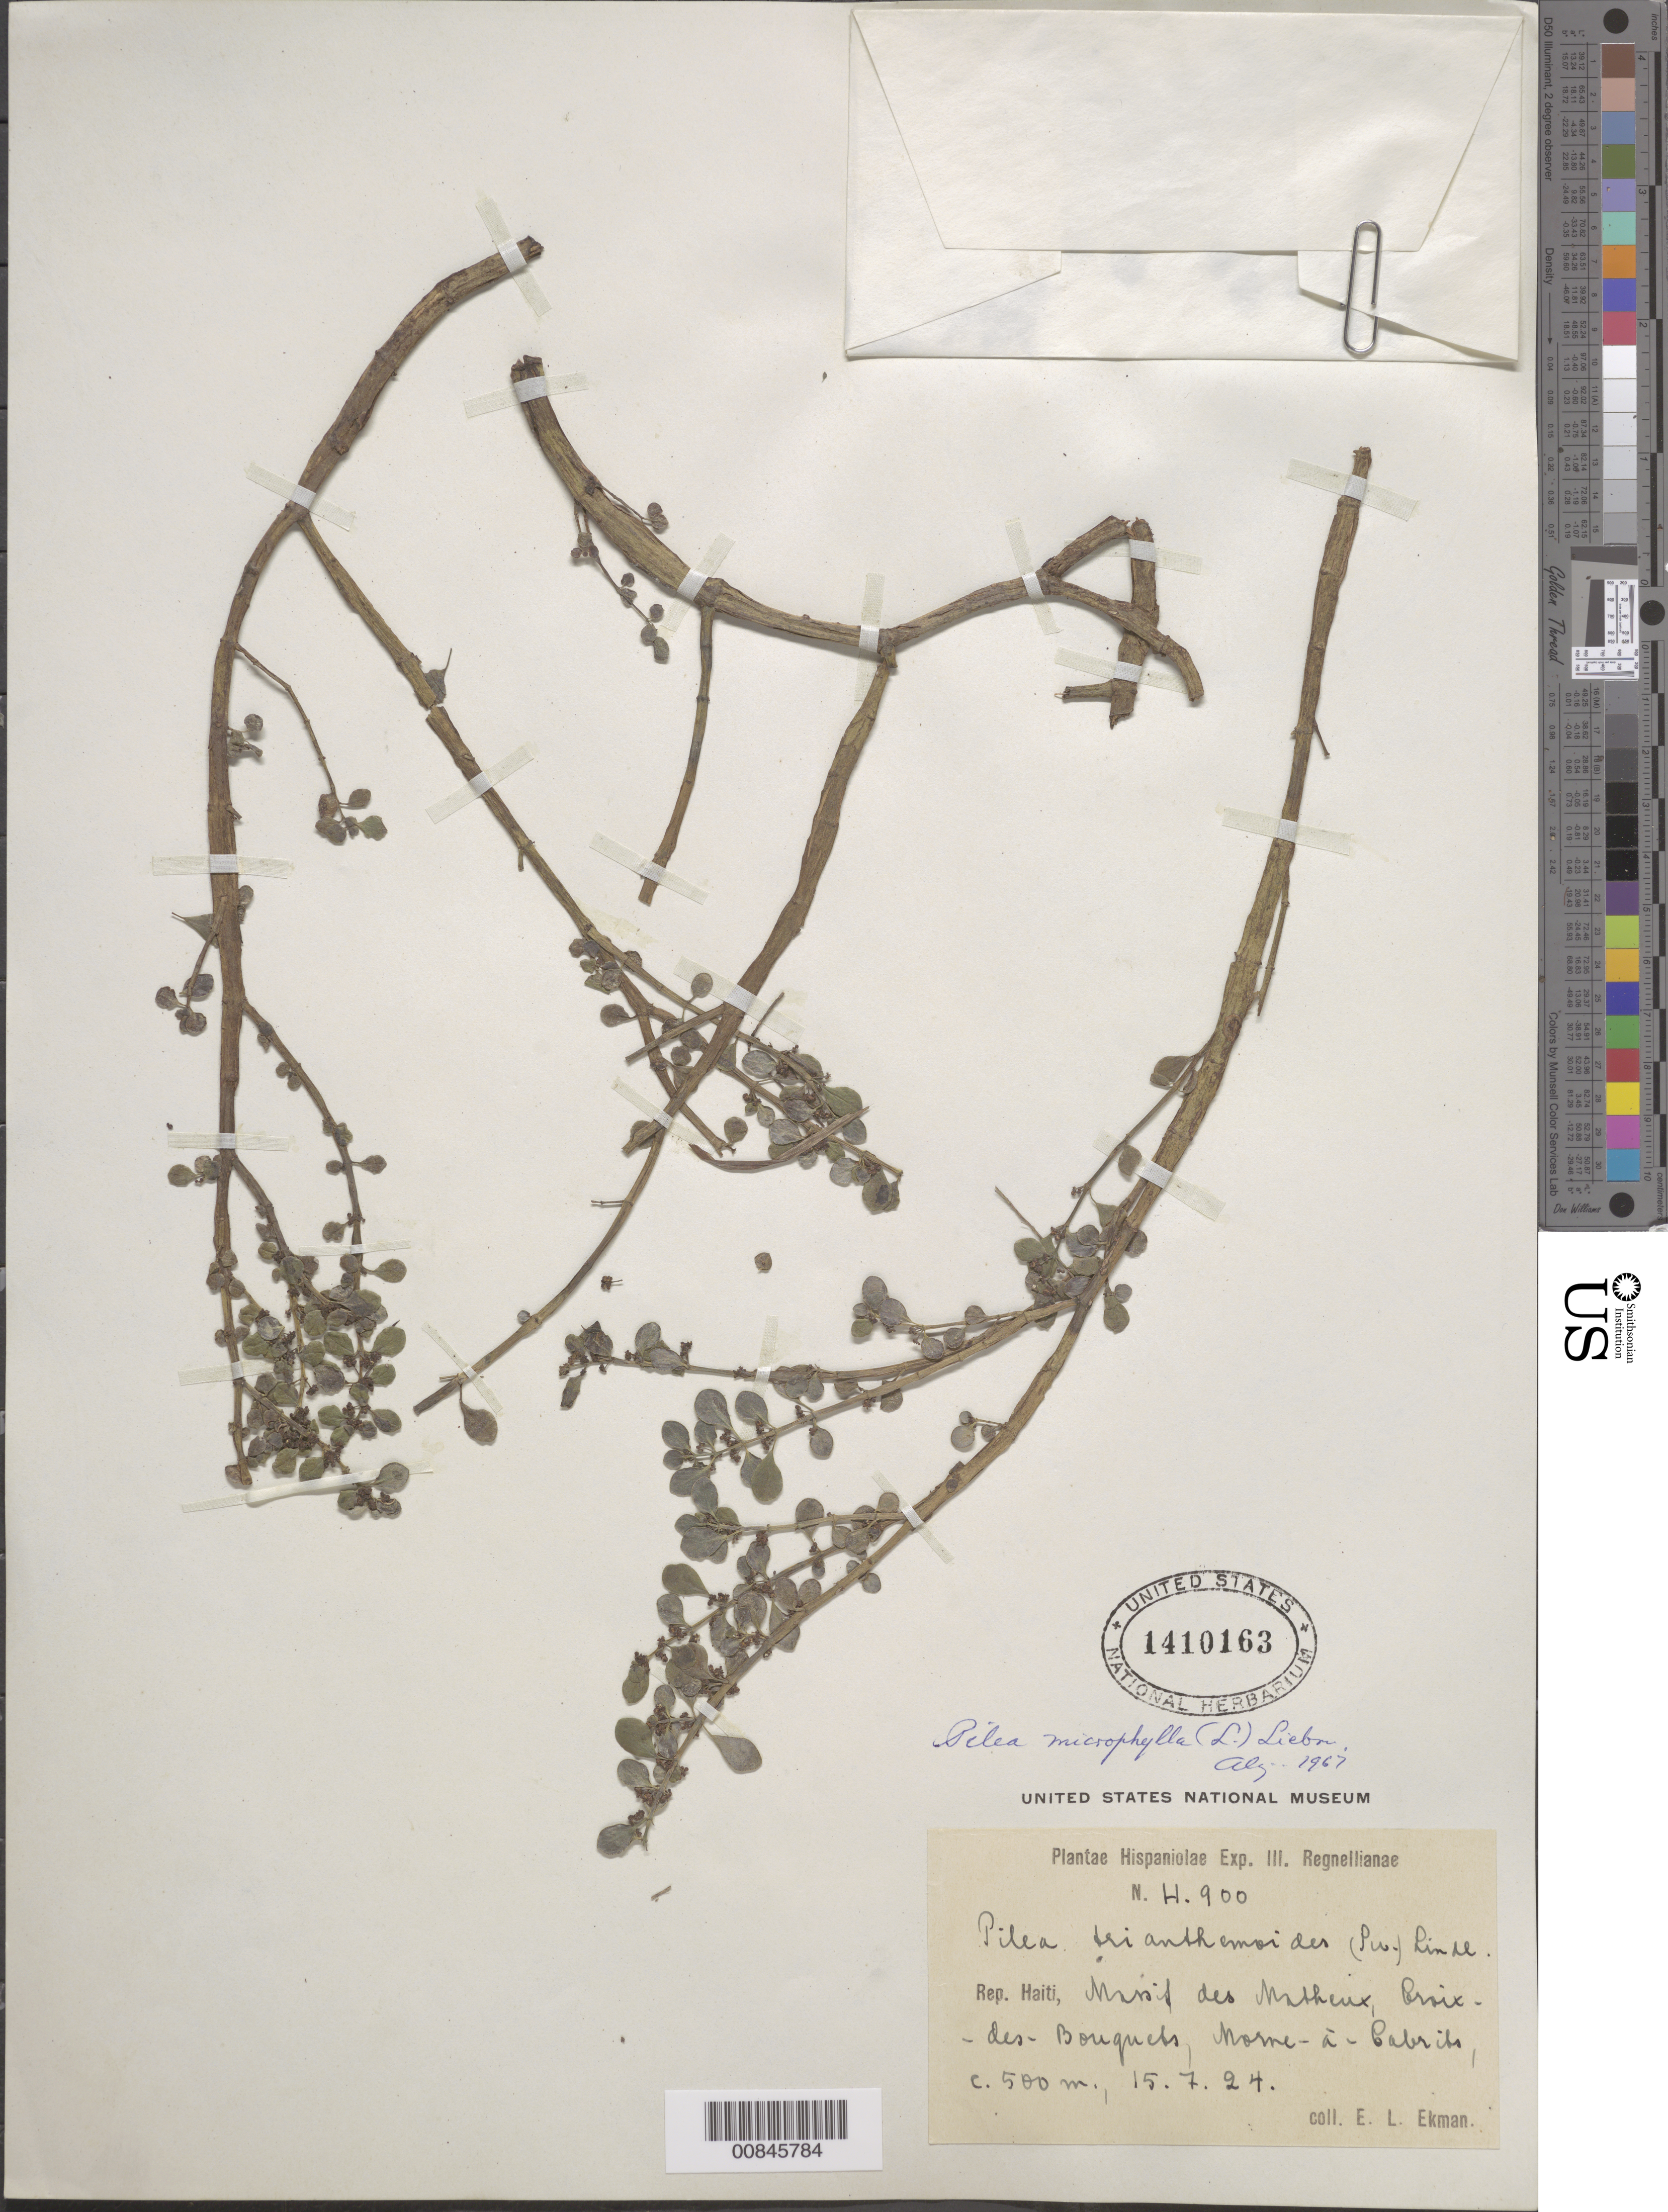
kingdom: Plantae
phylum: Tracheophyta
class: Magnoliopsida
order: Rosales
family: Urticaceae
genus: Pilea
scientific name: Pilea microphylla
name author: (L.) Liebm.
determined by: Liogier, Alain H.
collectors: E. L. Ekman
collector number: H 900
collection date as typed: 15 Jul 1924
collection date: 1924-07-15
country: Haiti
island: Hispaniola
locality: Massif des Matheux, Croix des Bouquets, Morne à Cabrits.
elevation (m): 500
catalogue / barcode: US 1410163